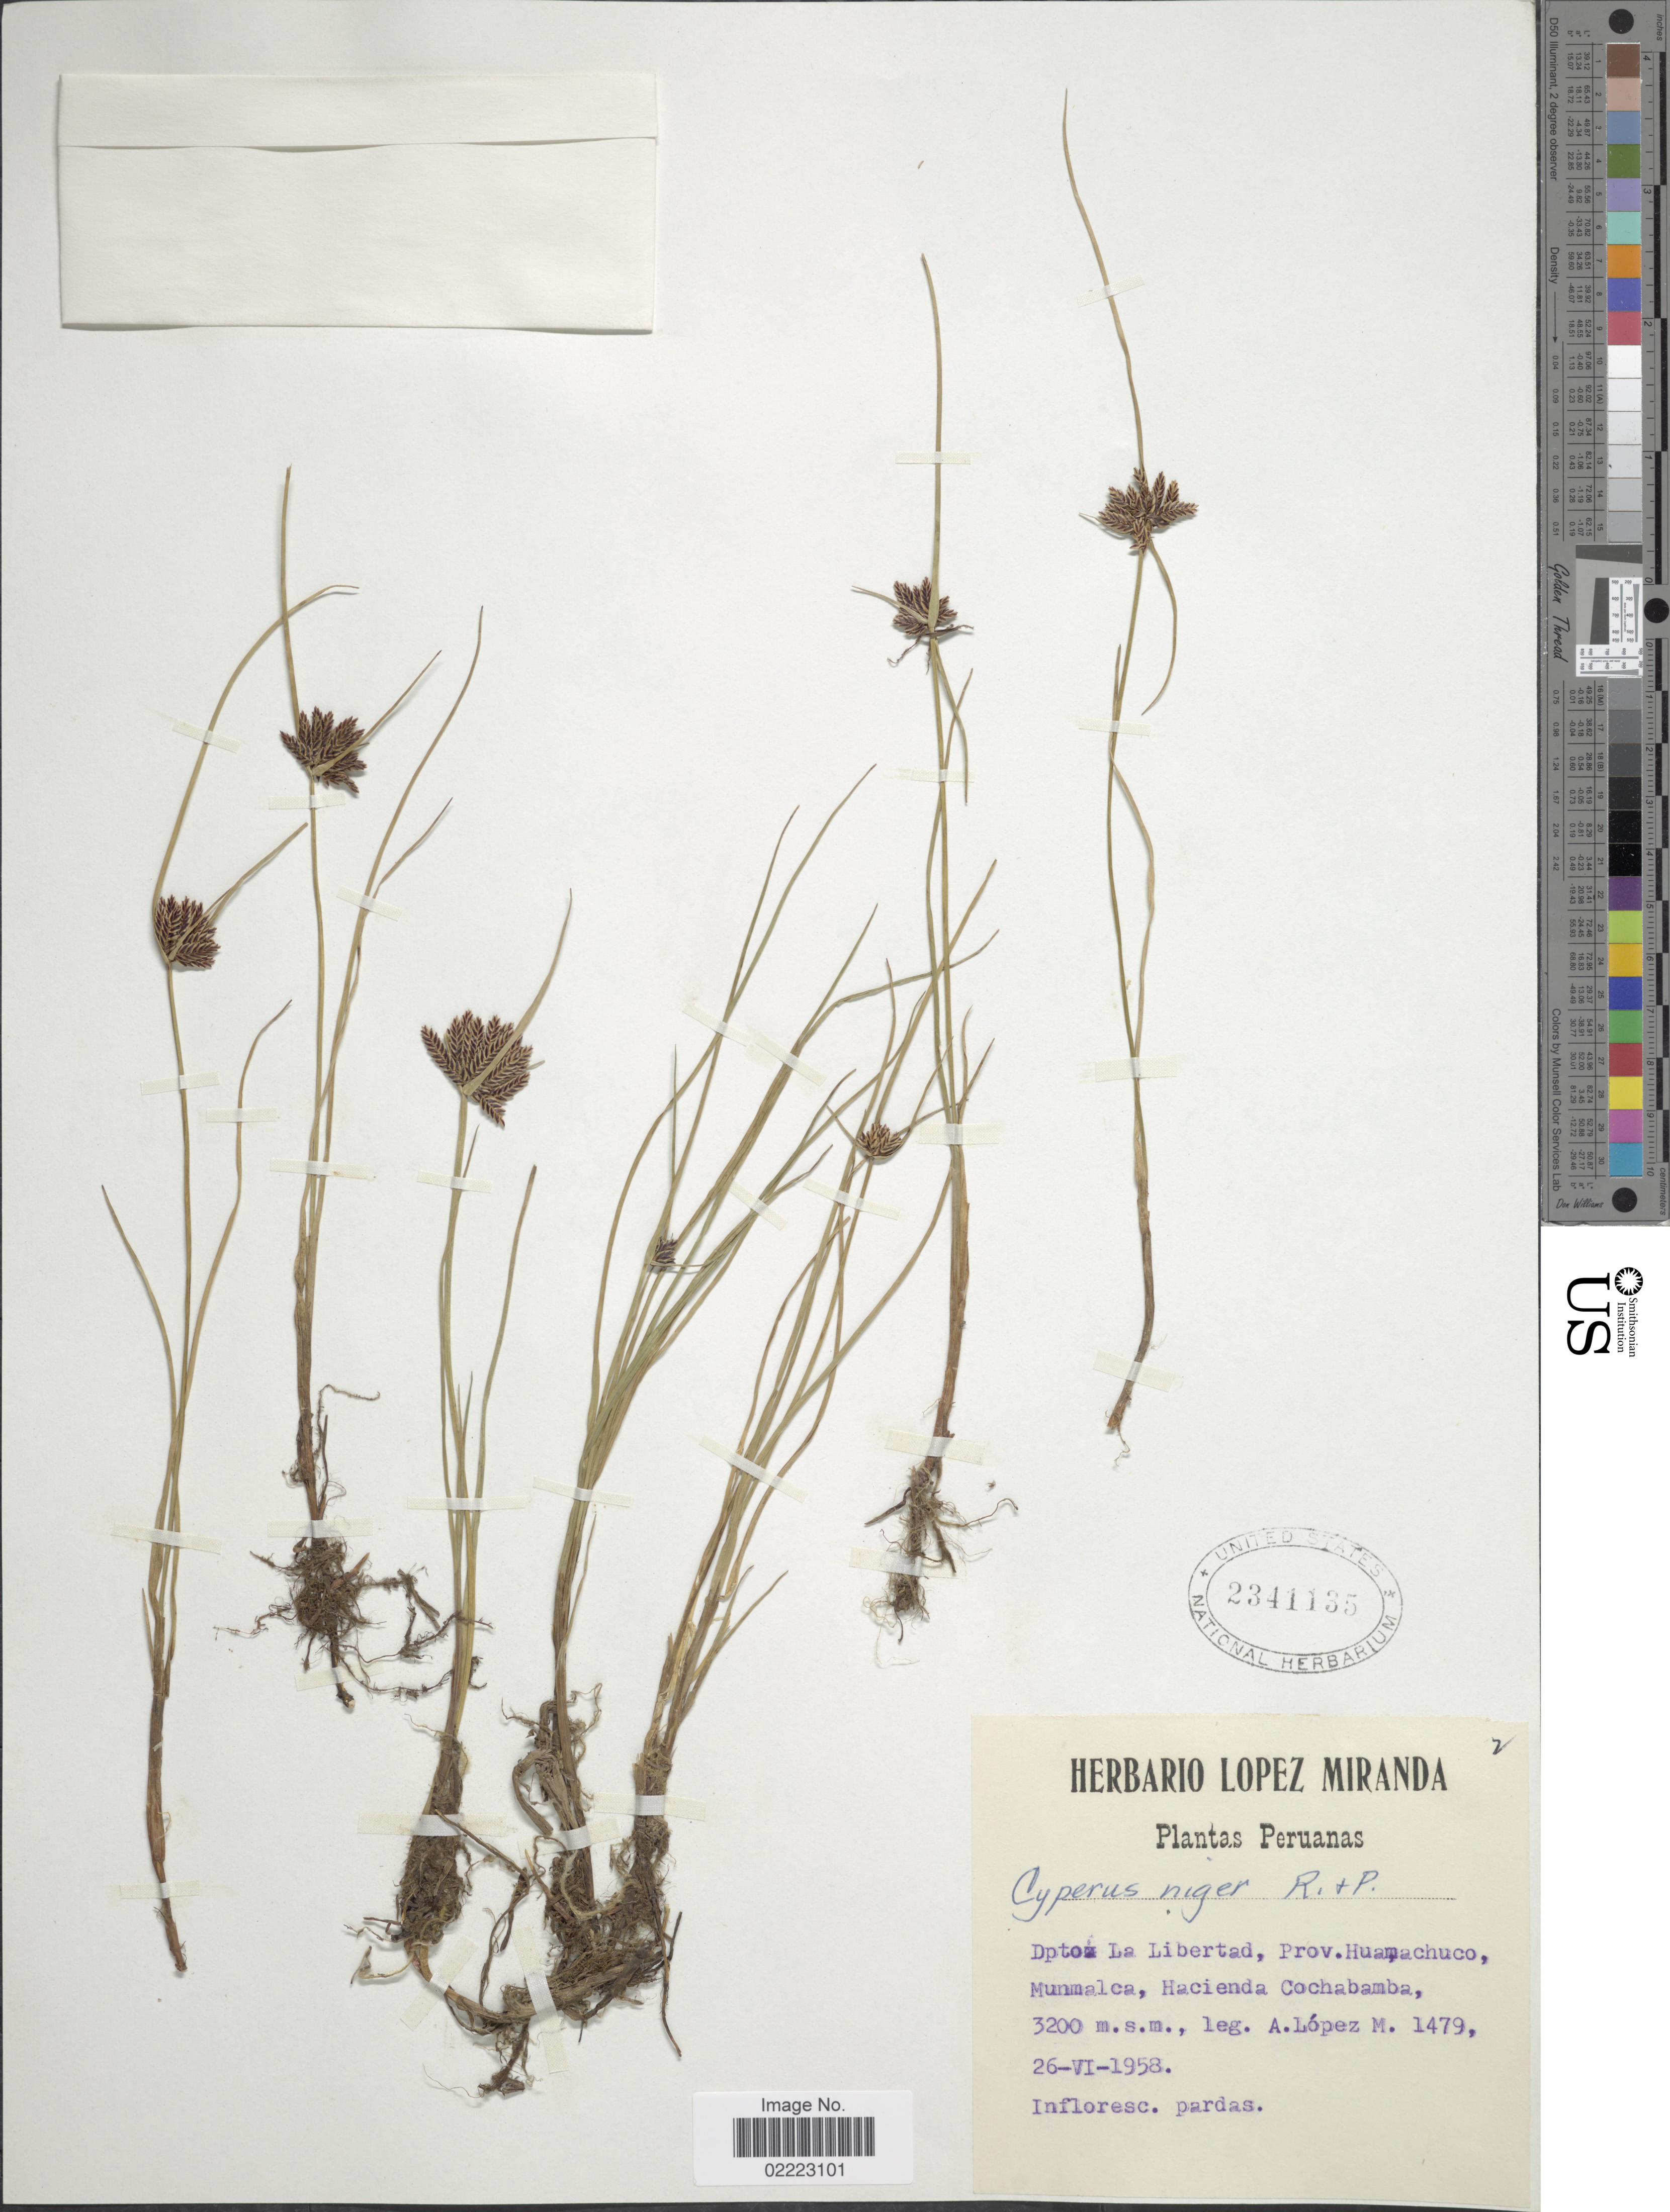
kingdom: Plantae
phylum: Tracheophyta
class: Liliopsida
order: Poales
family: Cyperaceae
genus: Cyperus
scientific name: Cyperus niger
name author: Ruiz & Pav.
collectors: A. López M.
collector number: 1479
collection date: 1958-06-26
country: Peru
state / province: La Libertad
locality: Dpto. La Libertad, Prov. Huamachuco, Munmalca, Hacienda Cochabamba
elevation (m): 3200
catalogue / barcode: US 2341135